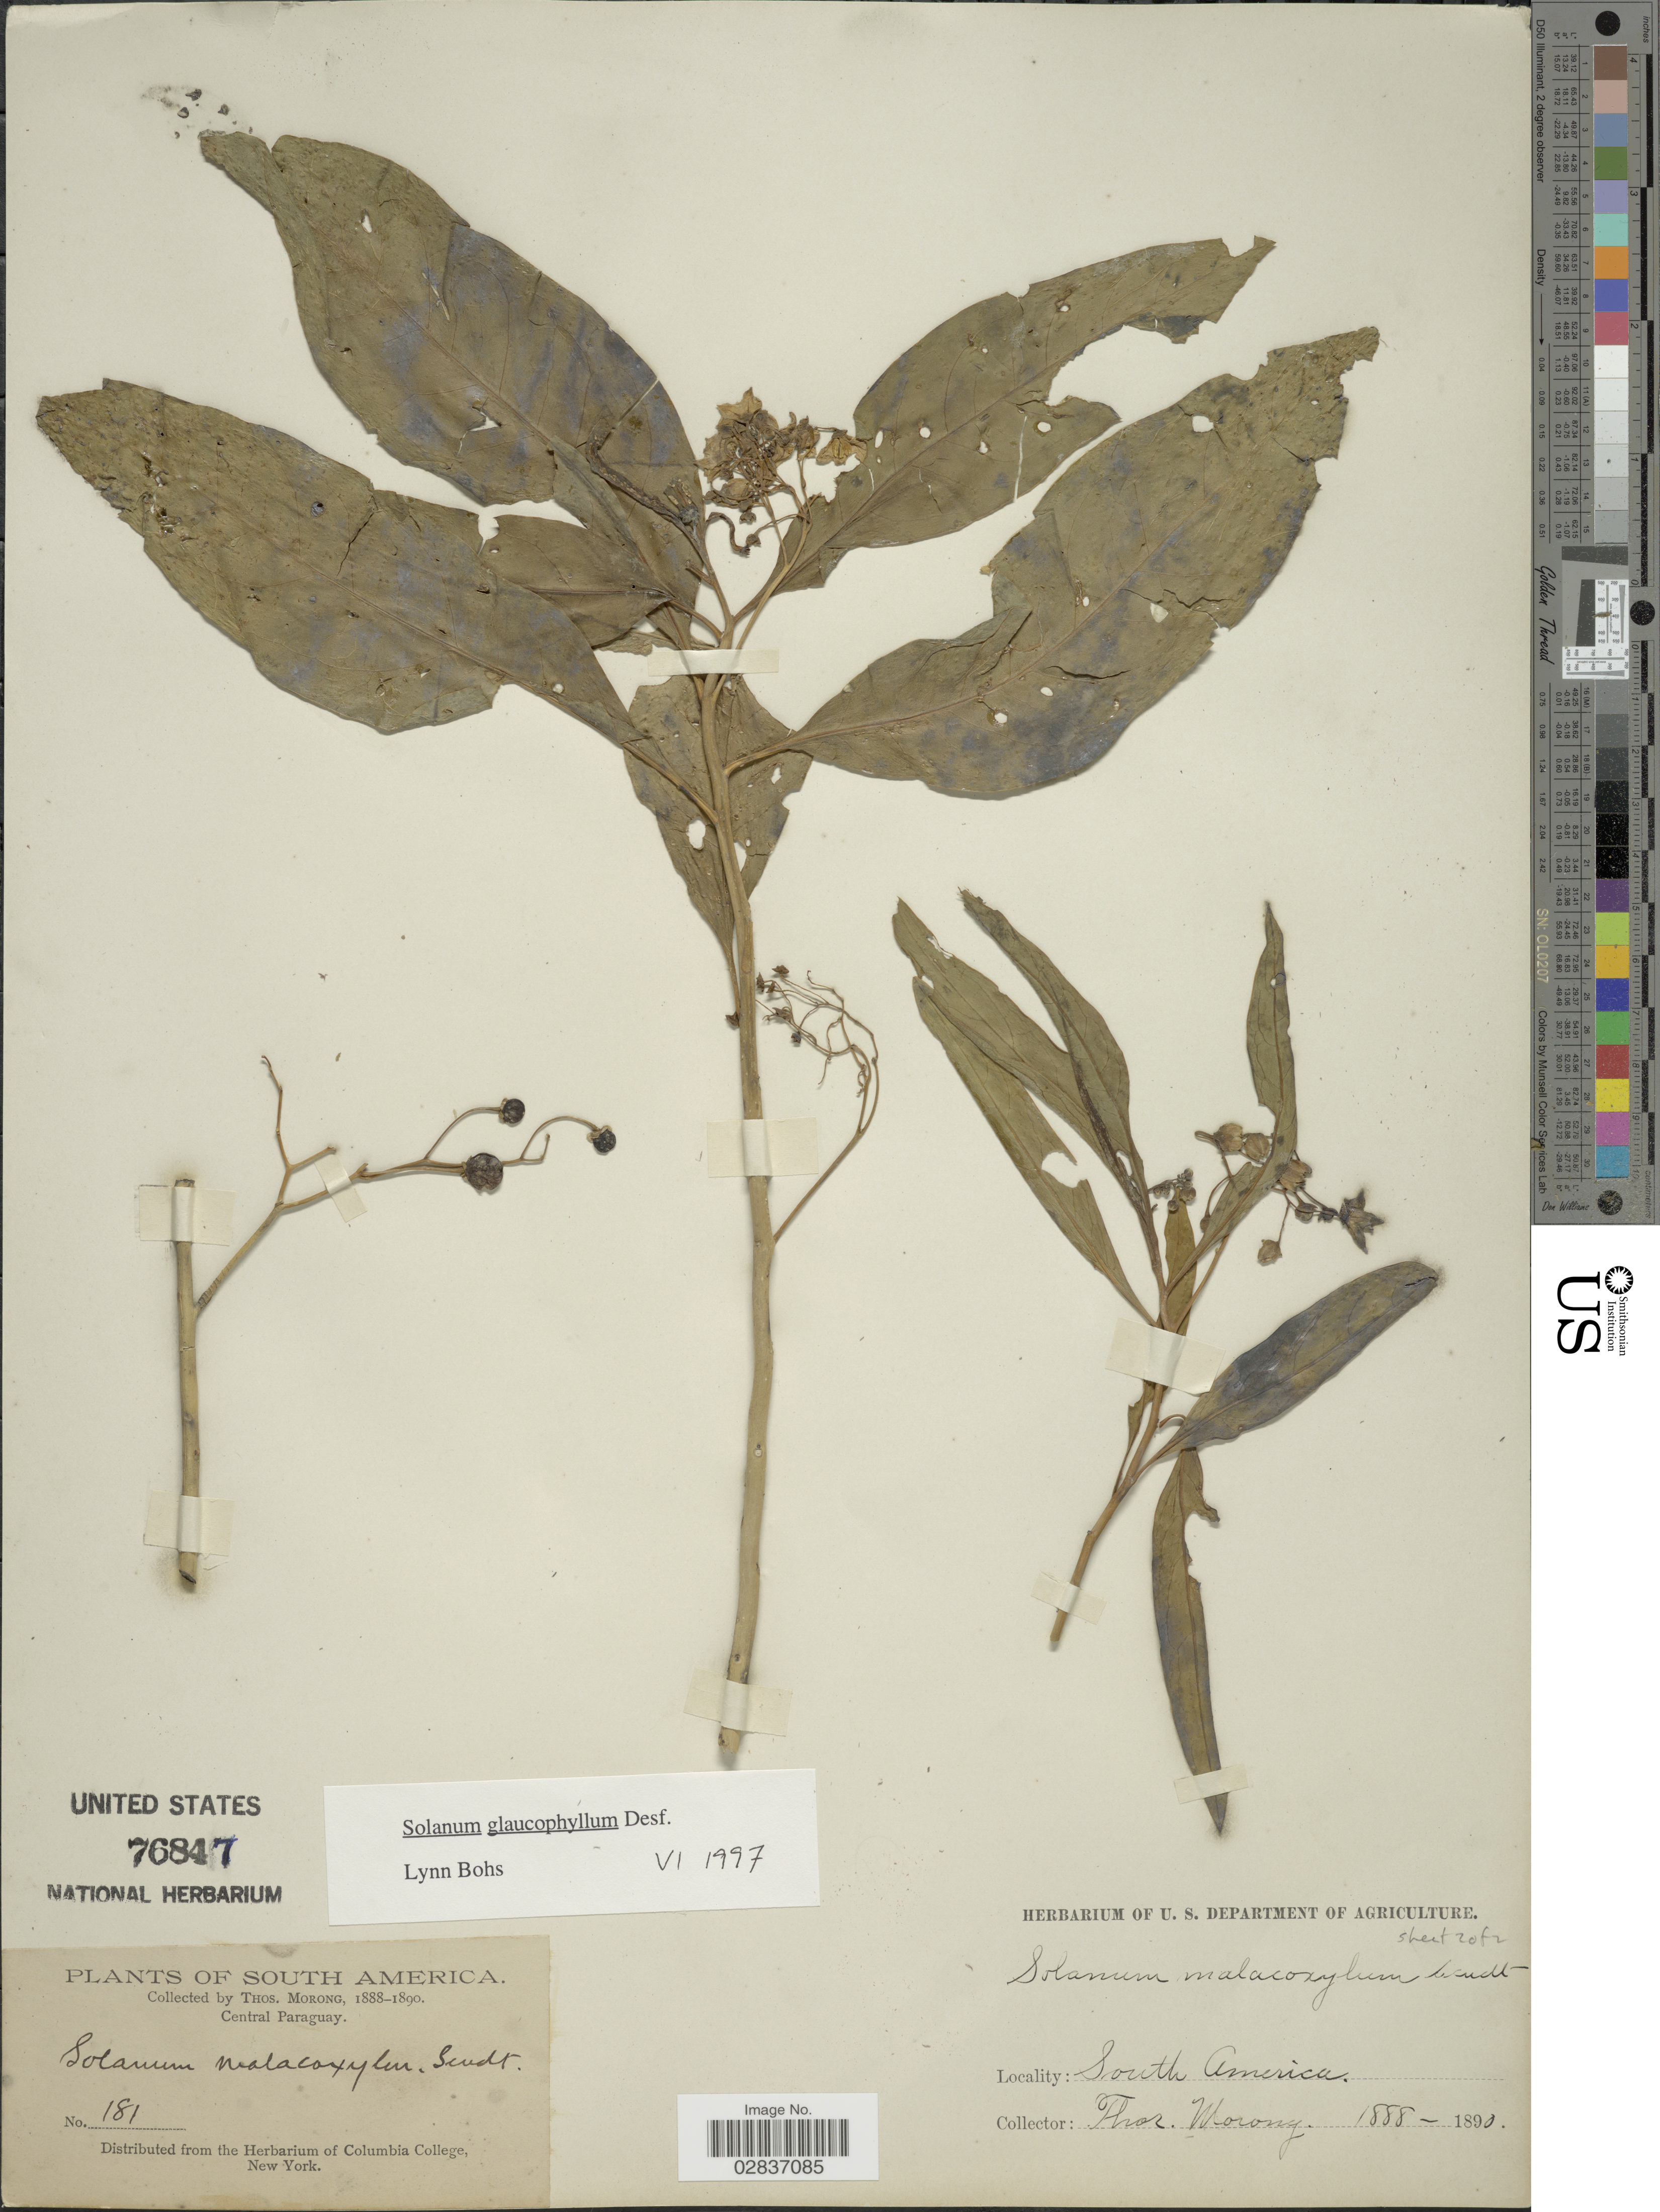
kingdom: Plantae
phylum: Tracheophyta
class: Magnoliopsida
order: Solanales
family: Solanaceae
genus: Solanum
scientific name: Solanum glaucophyllum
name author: Desf.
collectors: ex herb. T. Morong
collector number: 181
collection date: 1888/1890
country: Paraguay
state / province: Central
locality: Central Paraguay.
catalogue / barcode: US 76847